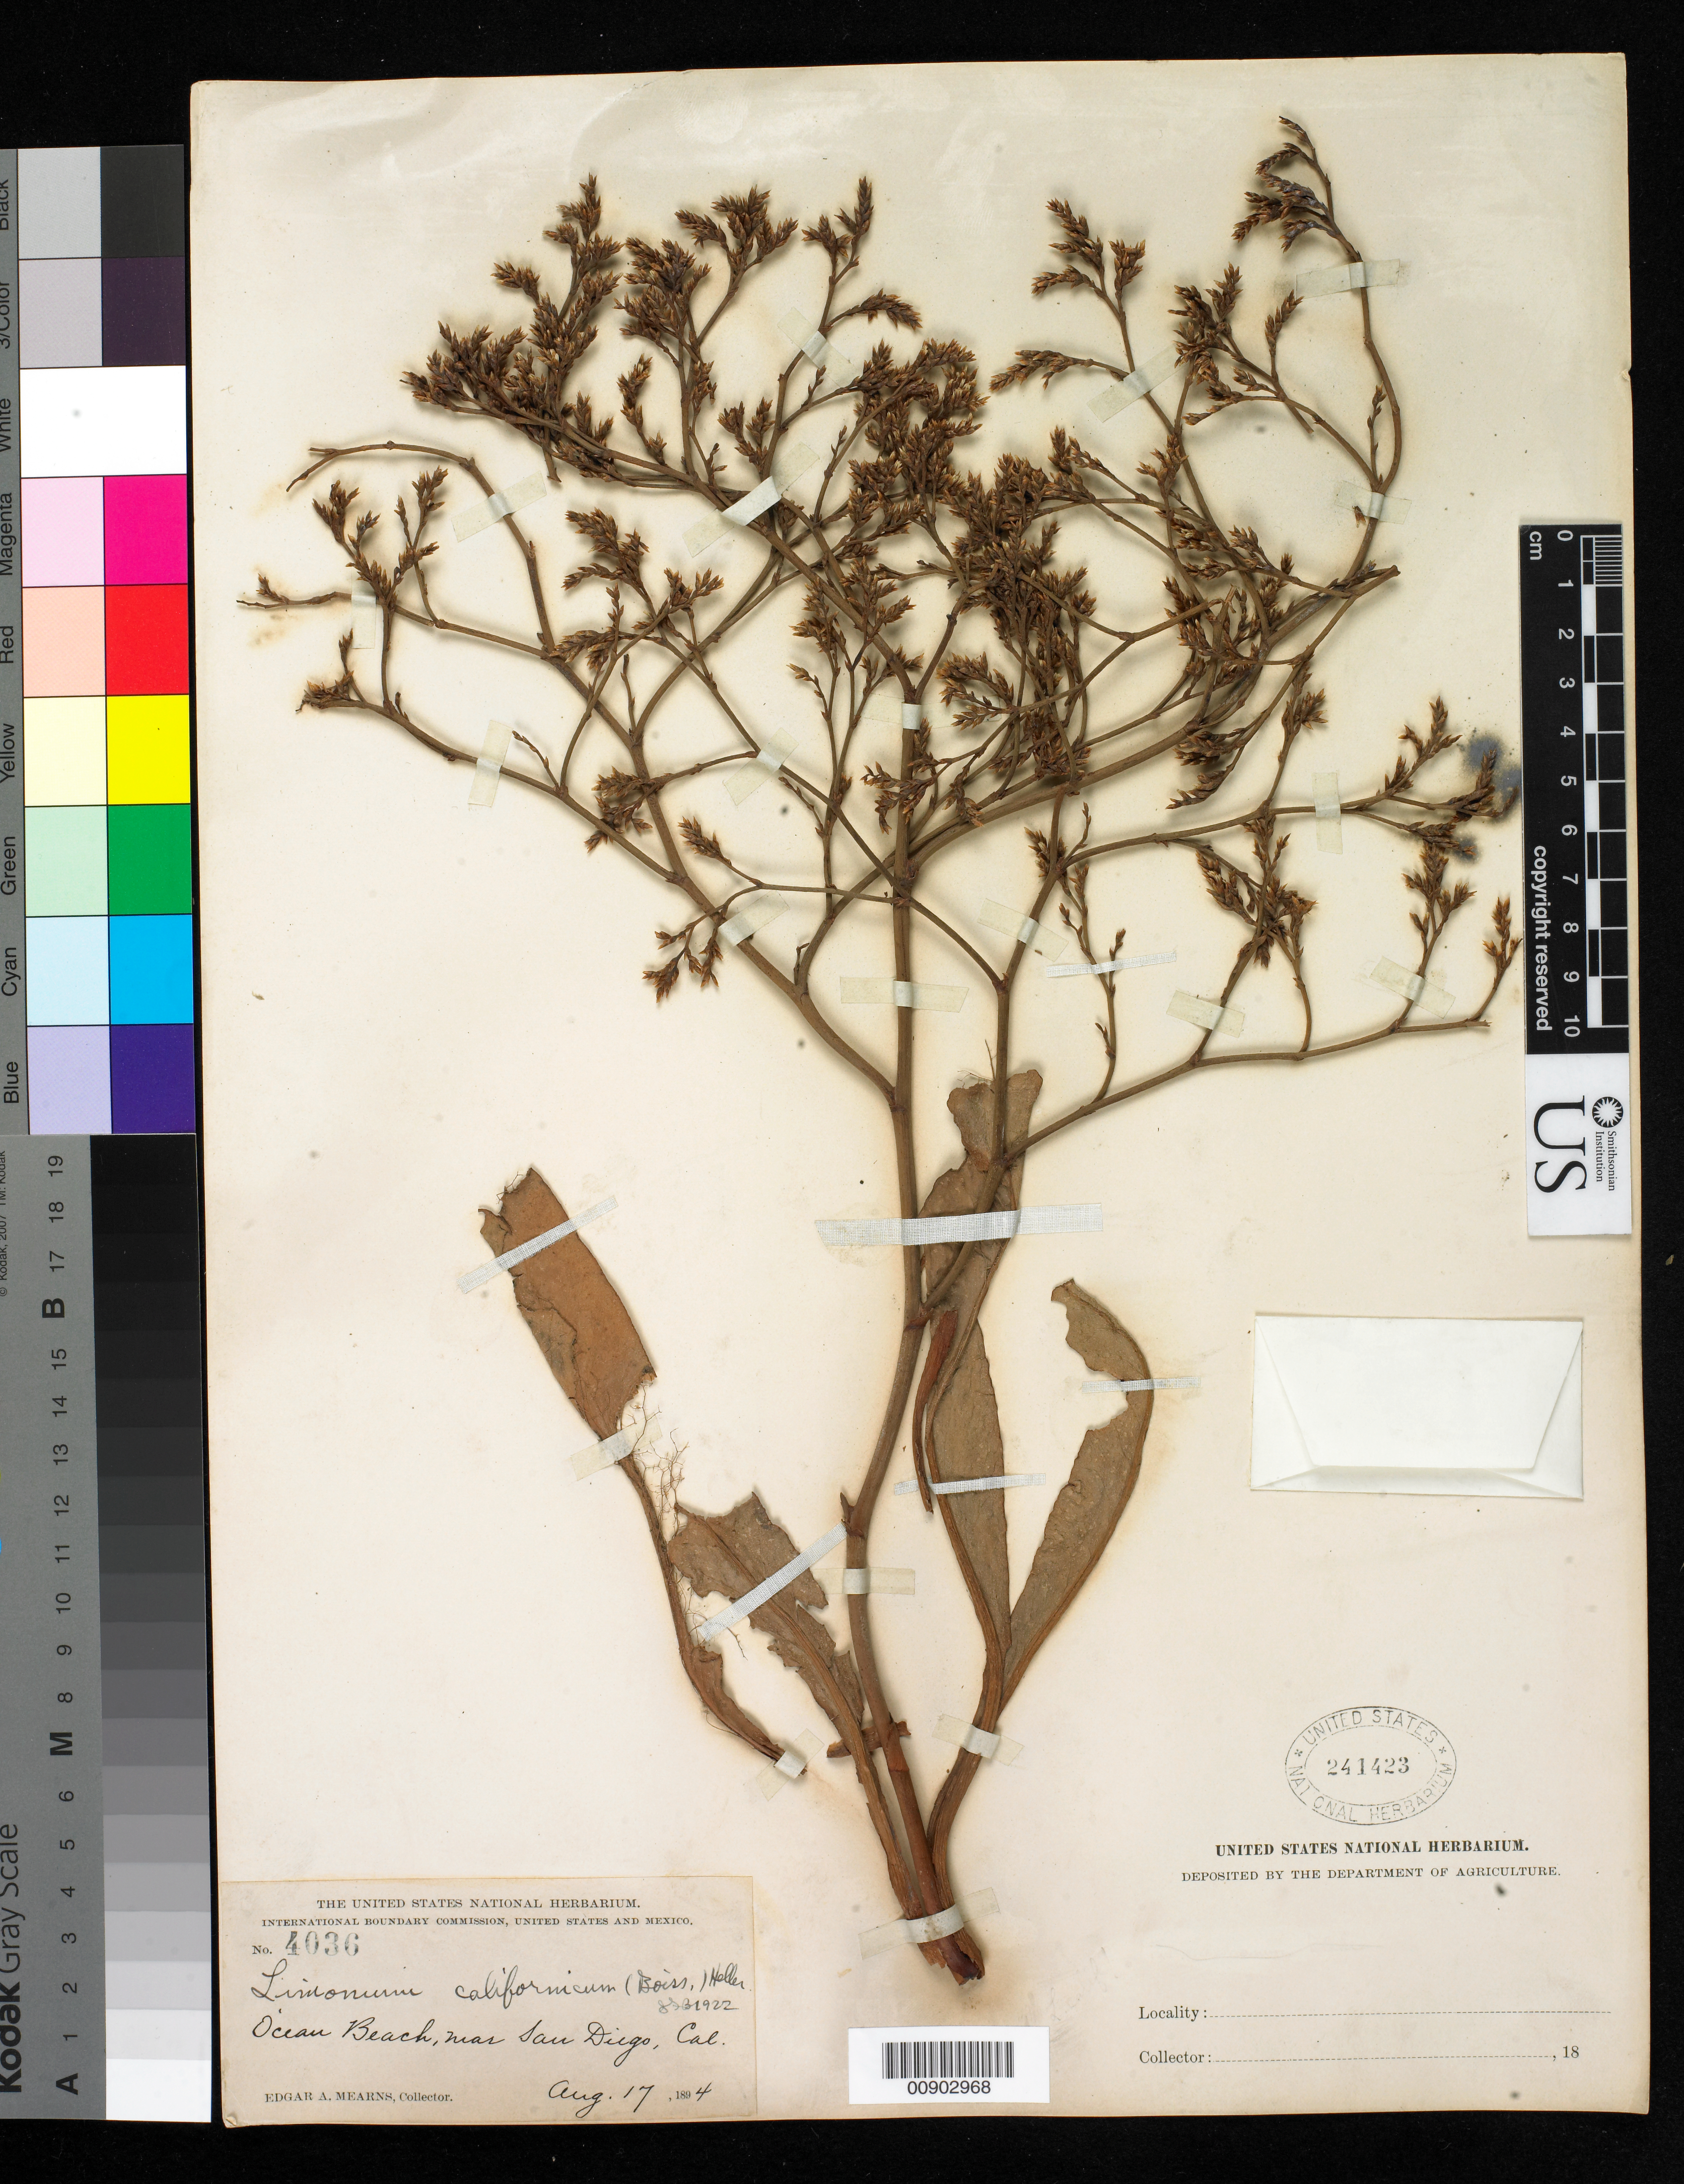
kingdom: Plantae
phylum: Tracheophyta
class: Magnoliopsida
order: Caryophyllales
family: Plumbaginaceae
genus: Limonium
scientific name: Limonium californicum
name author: (Boiss.) A. Heller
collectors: E. A. Mearns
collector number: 4036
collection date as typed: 17 Aug 1894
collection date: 1894-08-17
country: United States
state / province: California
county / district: San Diego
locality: Ocean Beach, near San Diego, California.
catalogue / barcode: US 241423